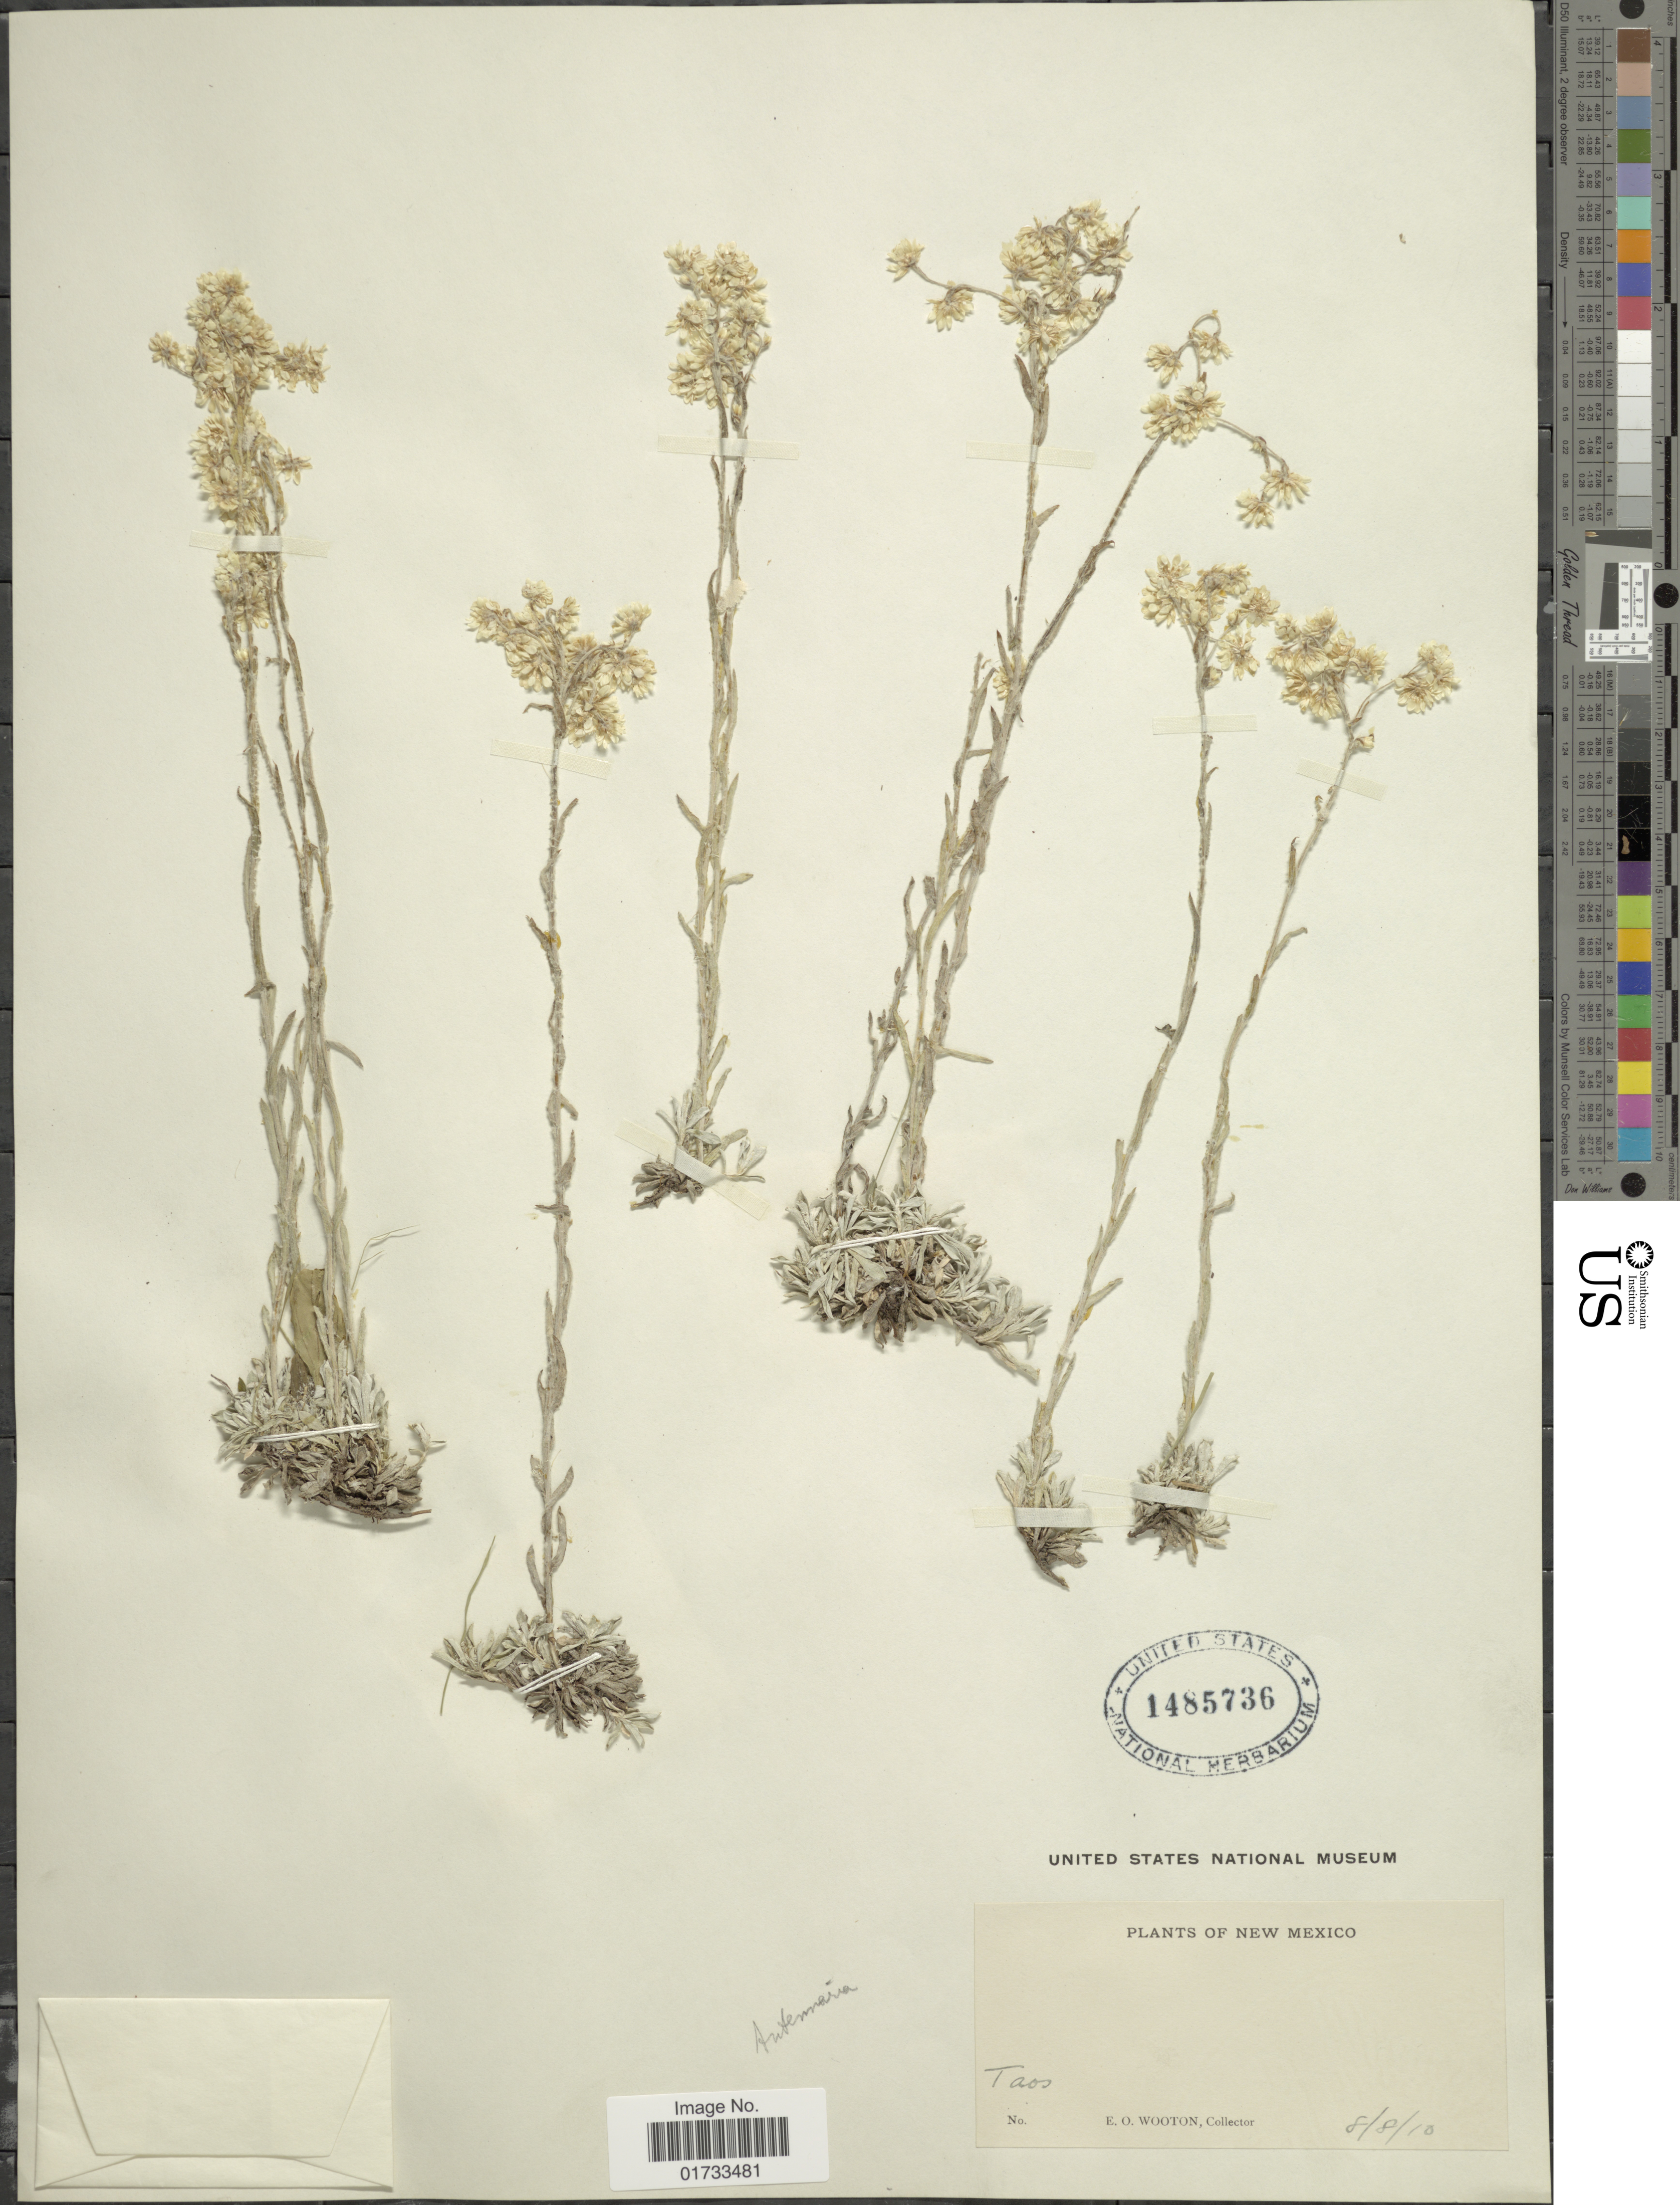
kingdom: Plantae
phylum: Tracheophyta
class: Magnoliopsida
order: Asterales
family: Asteraceae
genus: Antennaria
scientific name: Antennaria sp.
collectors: E. O. Wooton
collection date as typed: Transcribed d/m/y: 8/8/10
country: United States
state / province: New Mexico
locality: Toas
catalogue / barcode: US 1485736